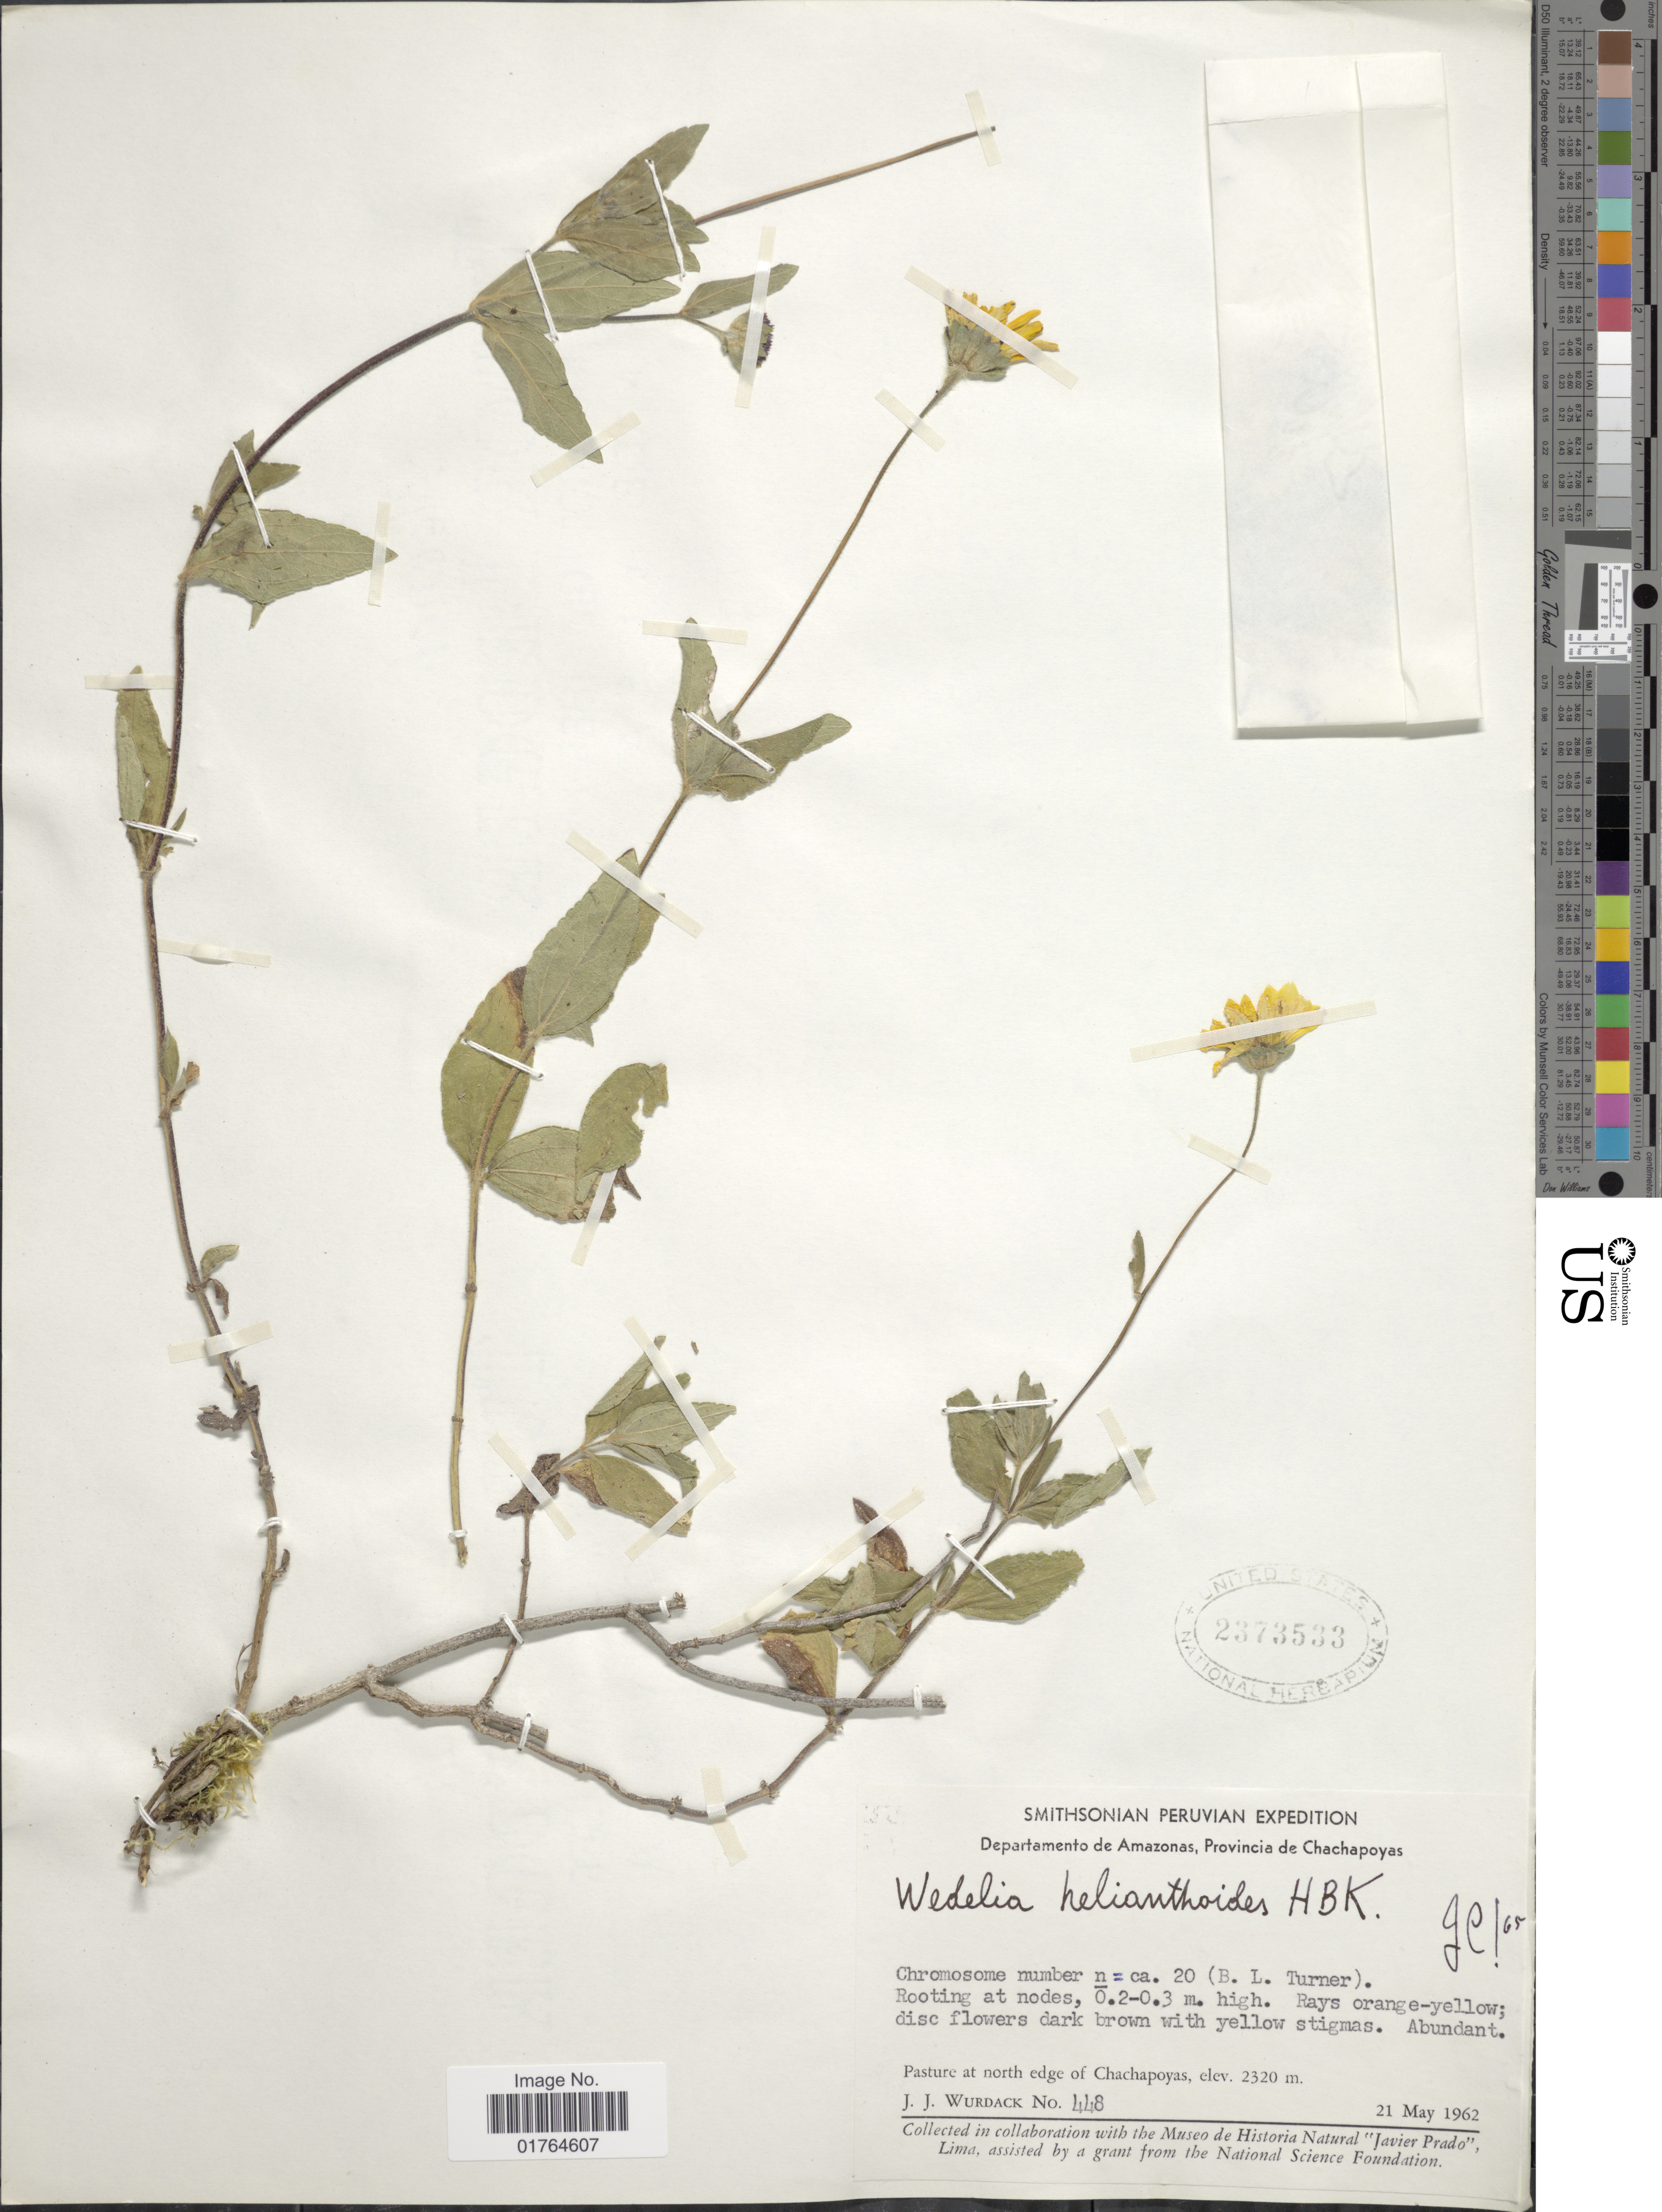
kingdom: Plantae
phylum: Tracheophyta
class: Magnoliopsida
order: Asterales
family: Asteraceae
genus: Wedelia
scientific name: Wedelia helianthoides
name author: Kunth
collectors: J. J. Wurdack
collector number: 448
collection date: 1962-05-21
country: Peru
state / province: Amazonas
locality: Provincia de Chachapoyas, north edge of Chachapoyas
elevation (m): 2320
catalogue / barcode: US 2373533